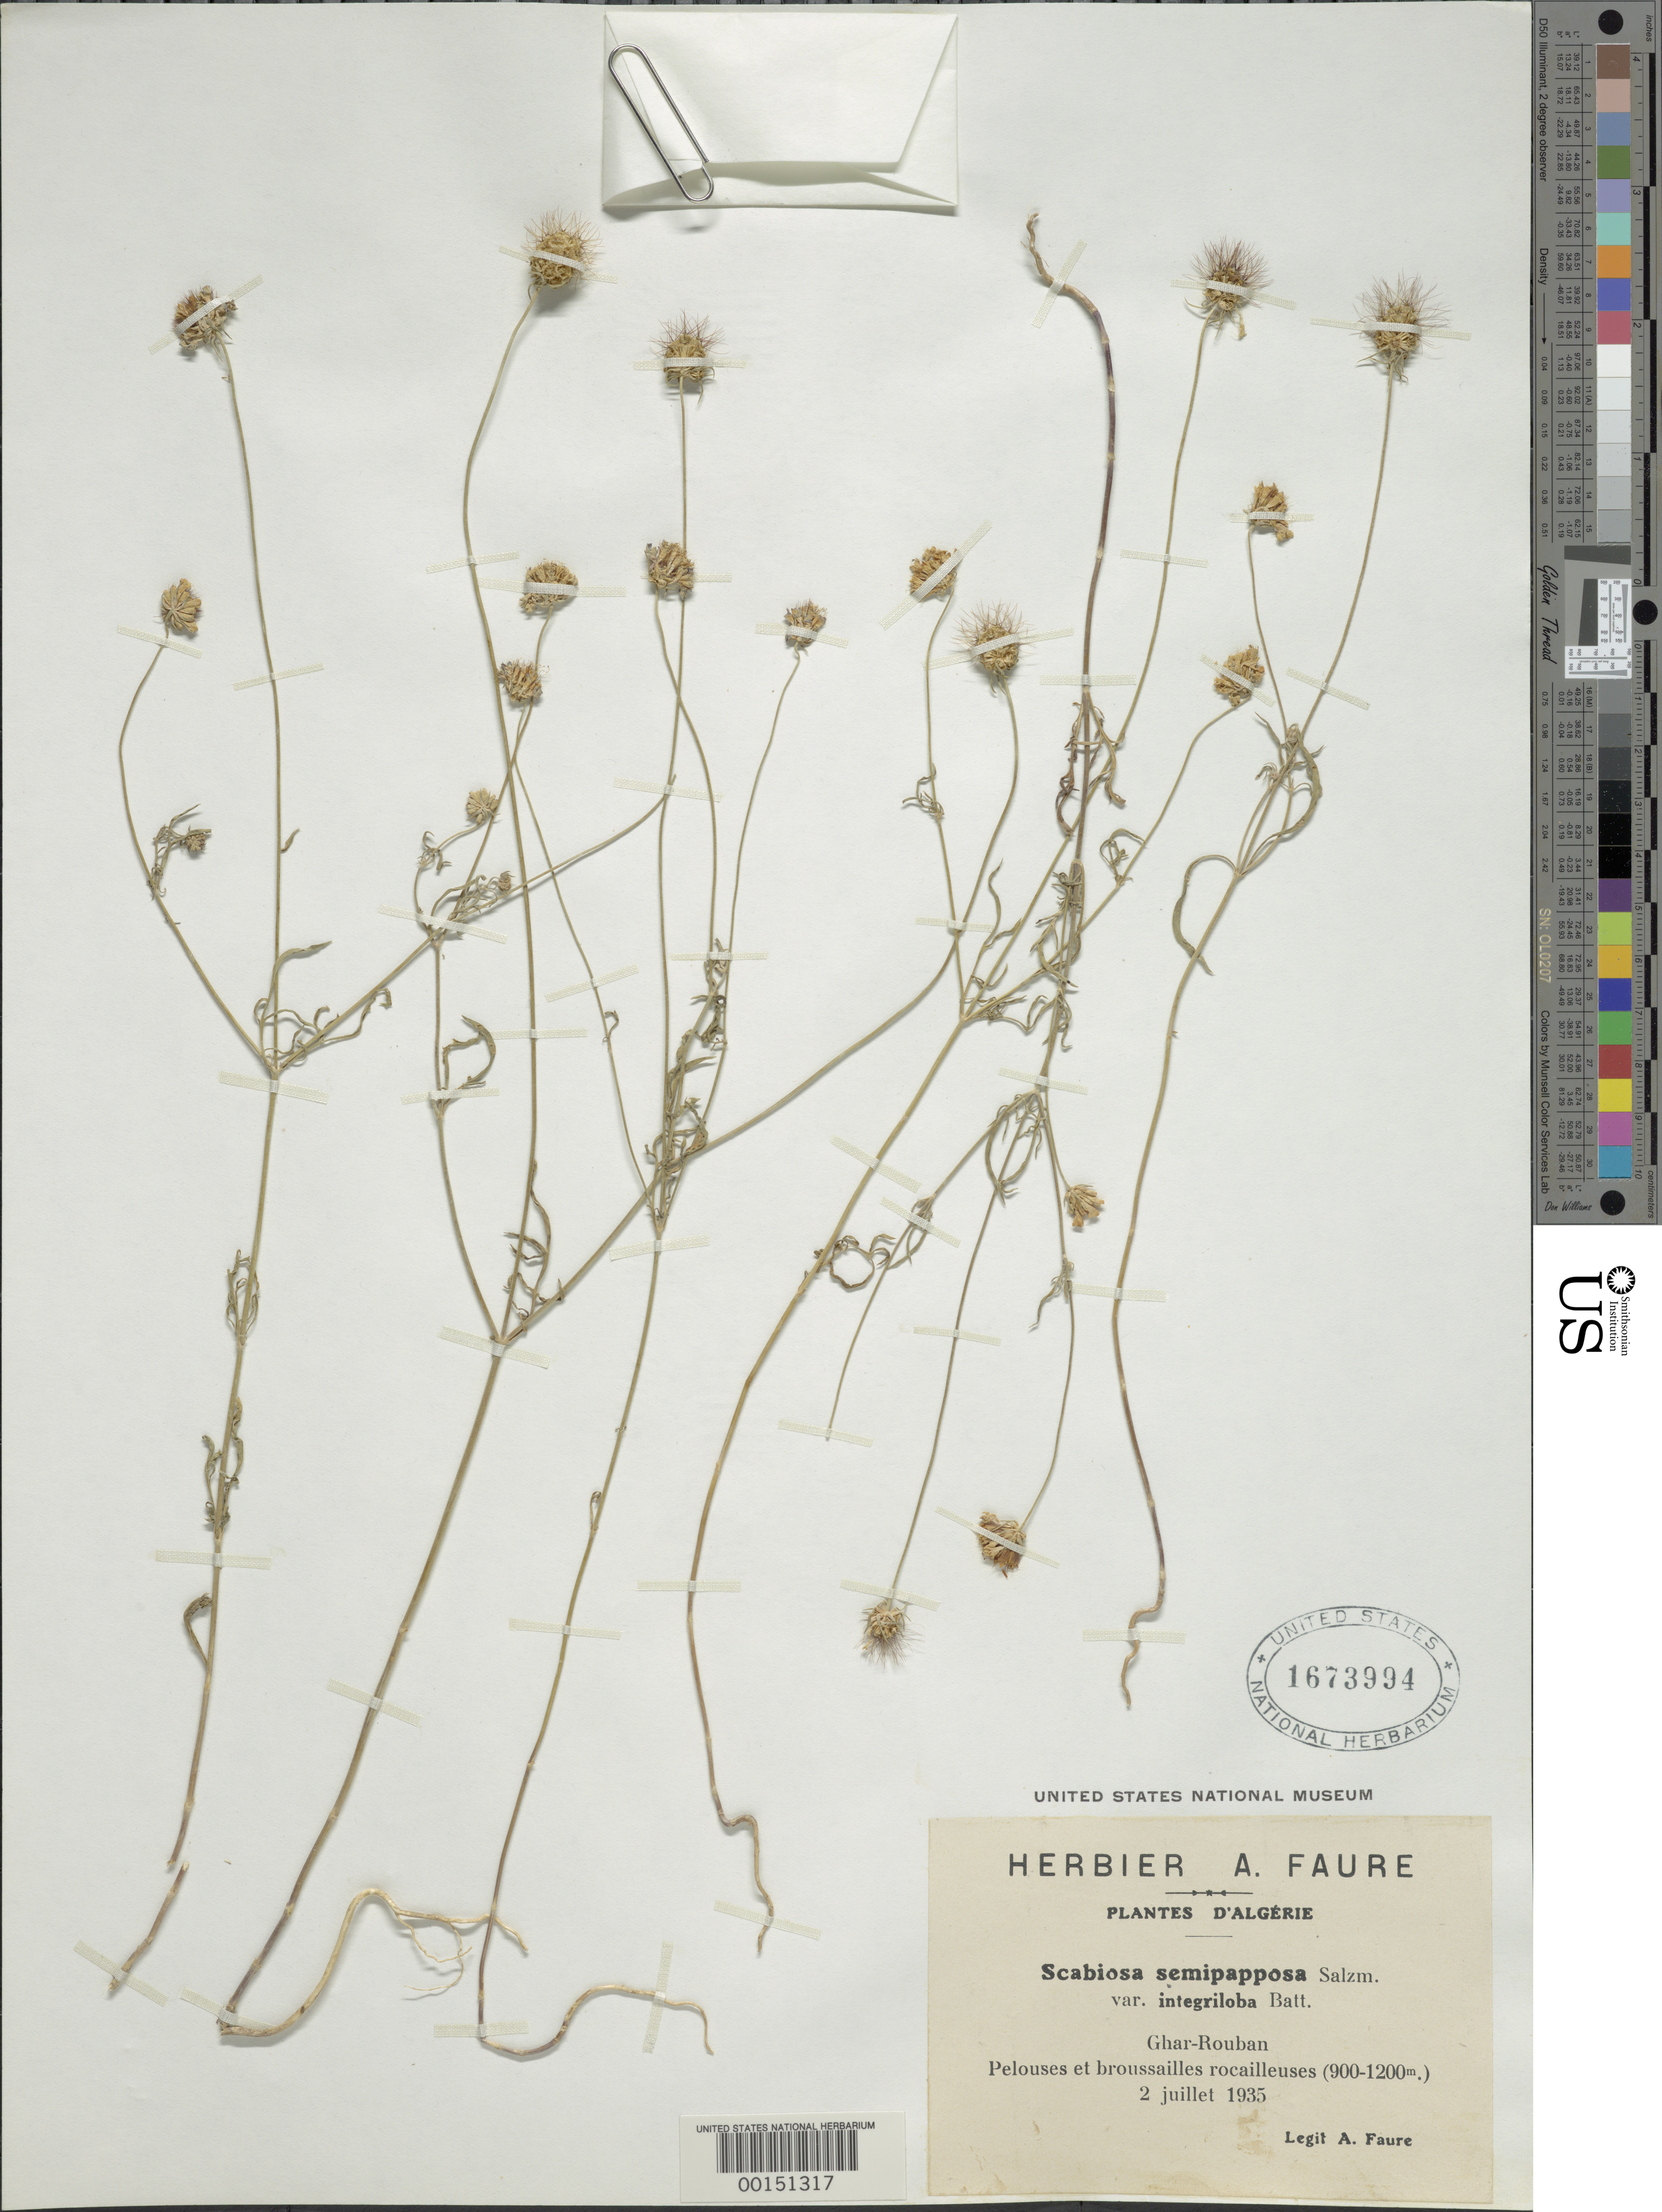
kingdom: Plantae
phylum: Tracheophyta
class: Magnoliopsida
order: Dipsacales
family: Caprifoliaceae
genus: Scabiosa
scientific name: Scabiosa semipapposa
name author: Salzm.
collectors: A. Faure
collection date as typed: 02 Jul 1935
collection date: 1935-07-02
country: Algeria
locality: Ghar-Rouban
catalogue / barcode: US 1673994